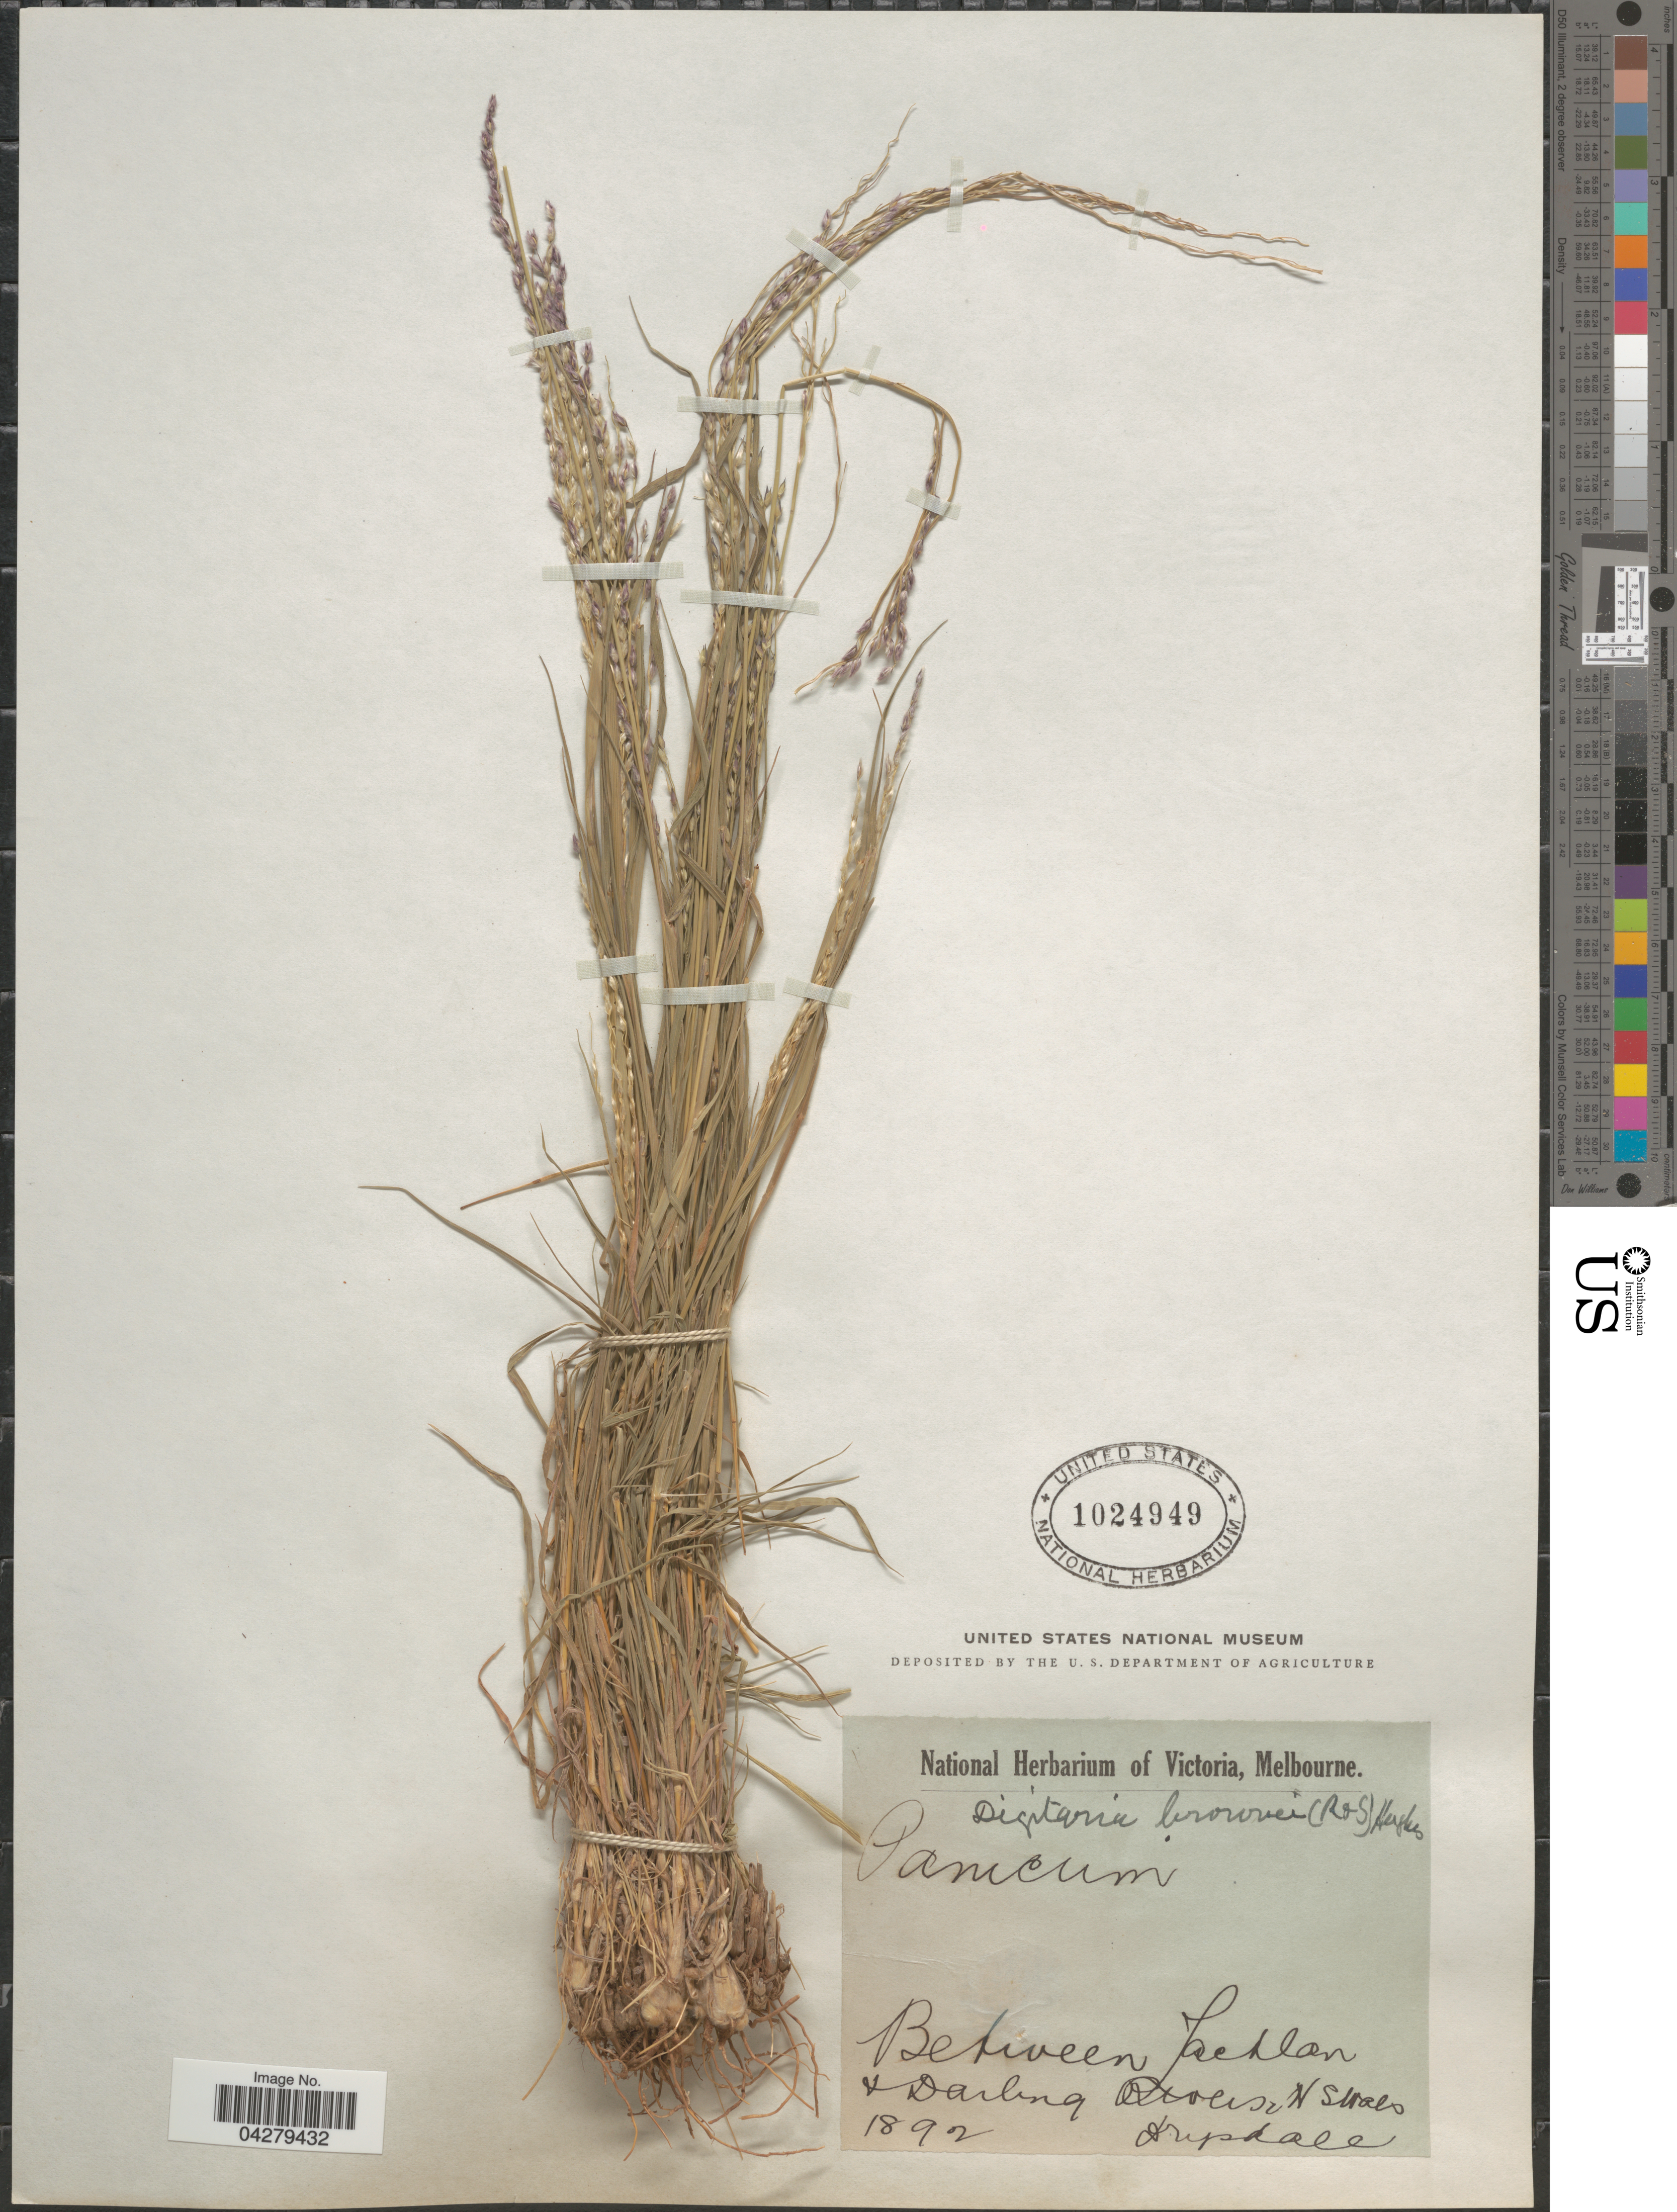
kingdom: Plantae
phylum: Tracheophyta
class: Liliopsida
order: Poales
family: Poaceae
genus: Digitaria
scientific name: Digitaria brownii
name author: (Roem. & Schult.) Hughes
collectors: Dupdale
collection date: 1892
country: Australia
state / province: New South Wales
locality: Between Lachlan + Darling Rivers.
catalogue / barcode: US 1024949